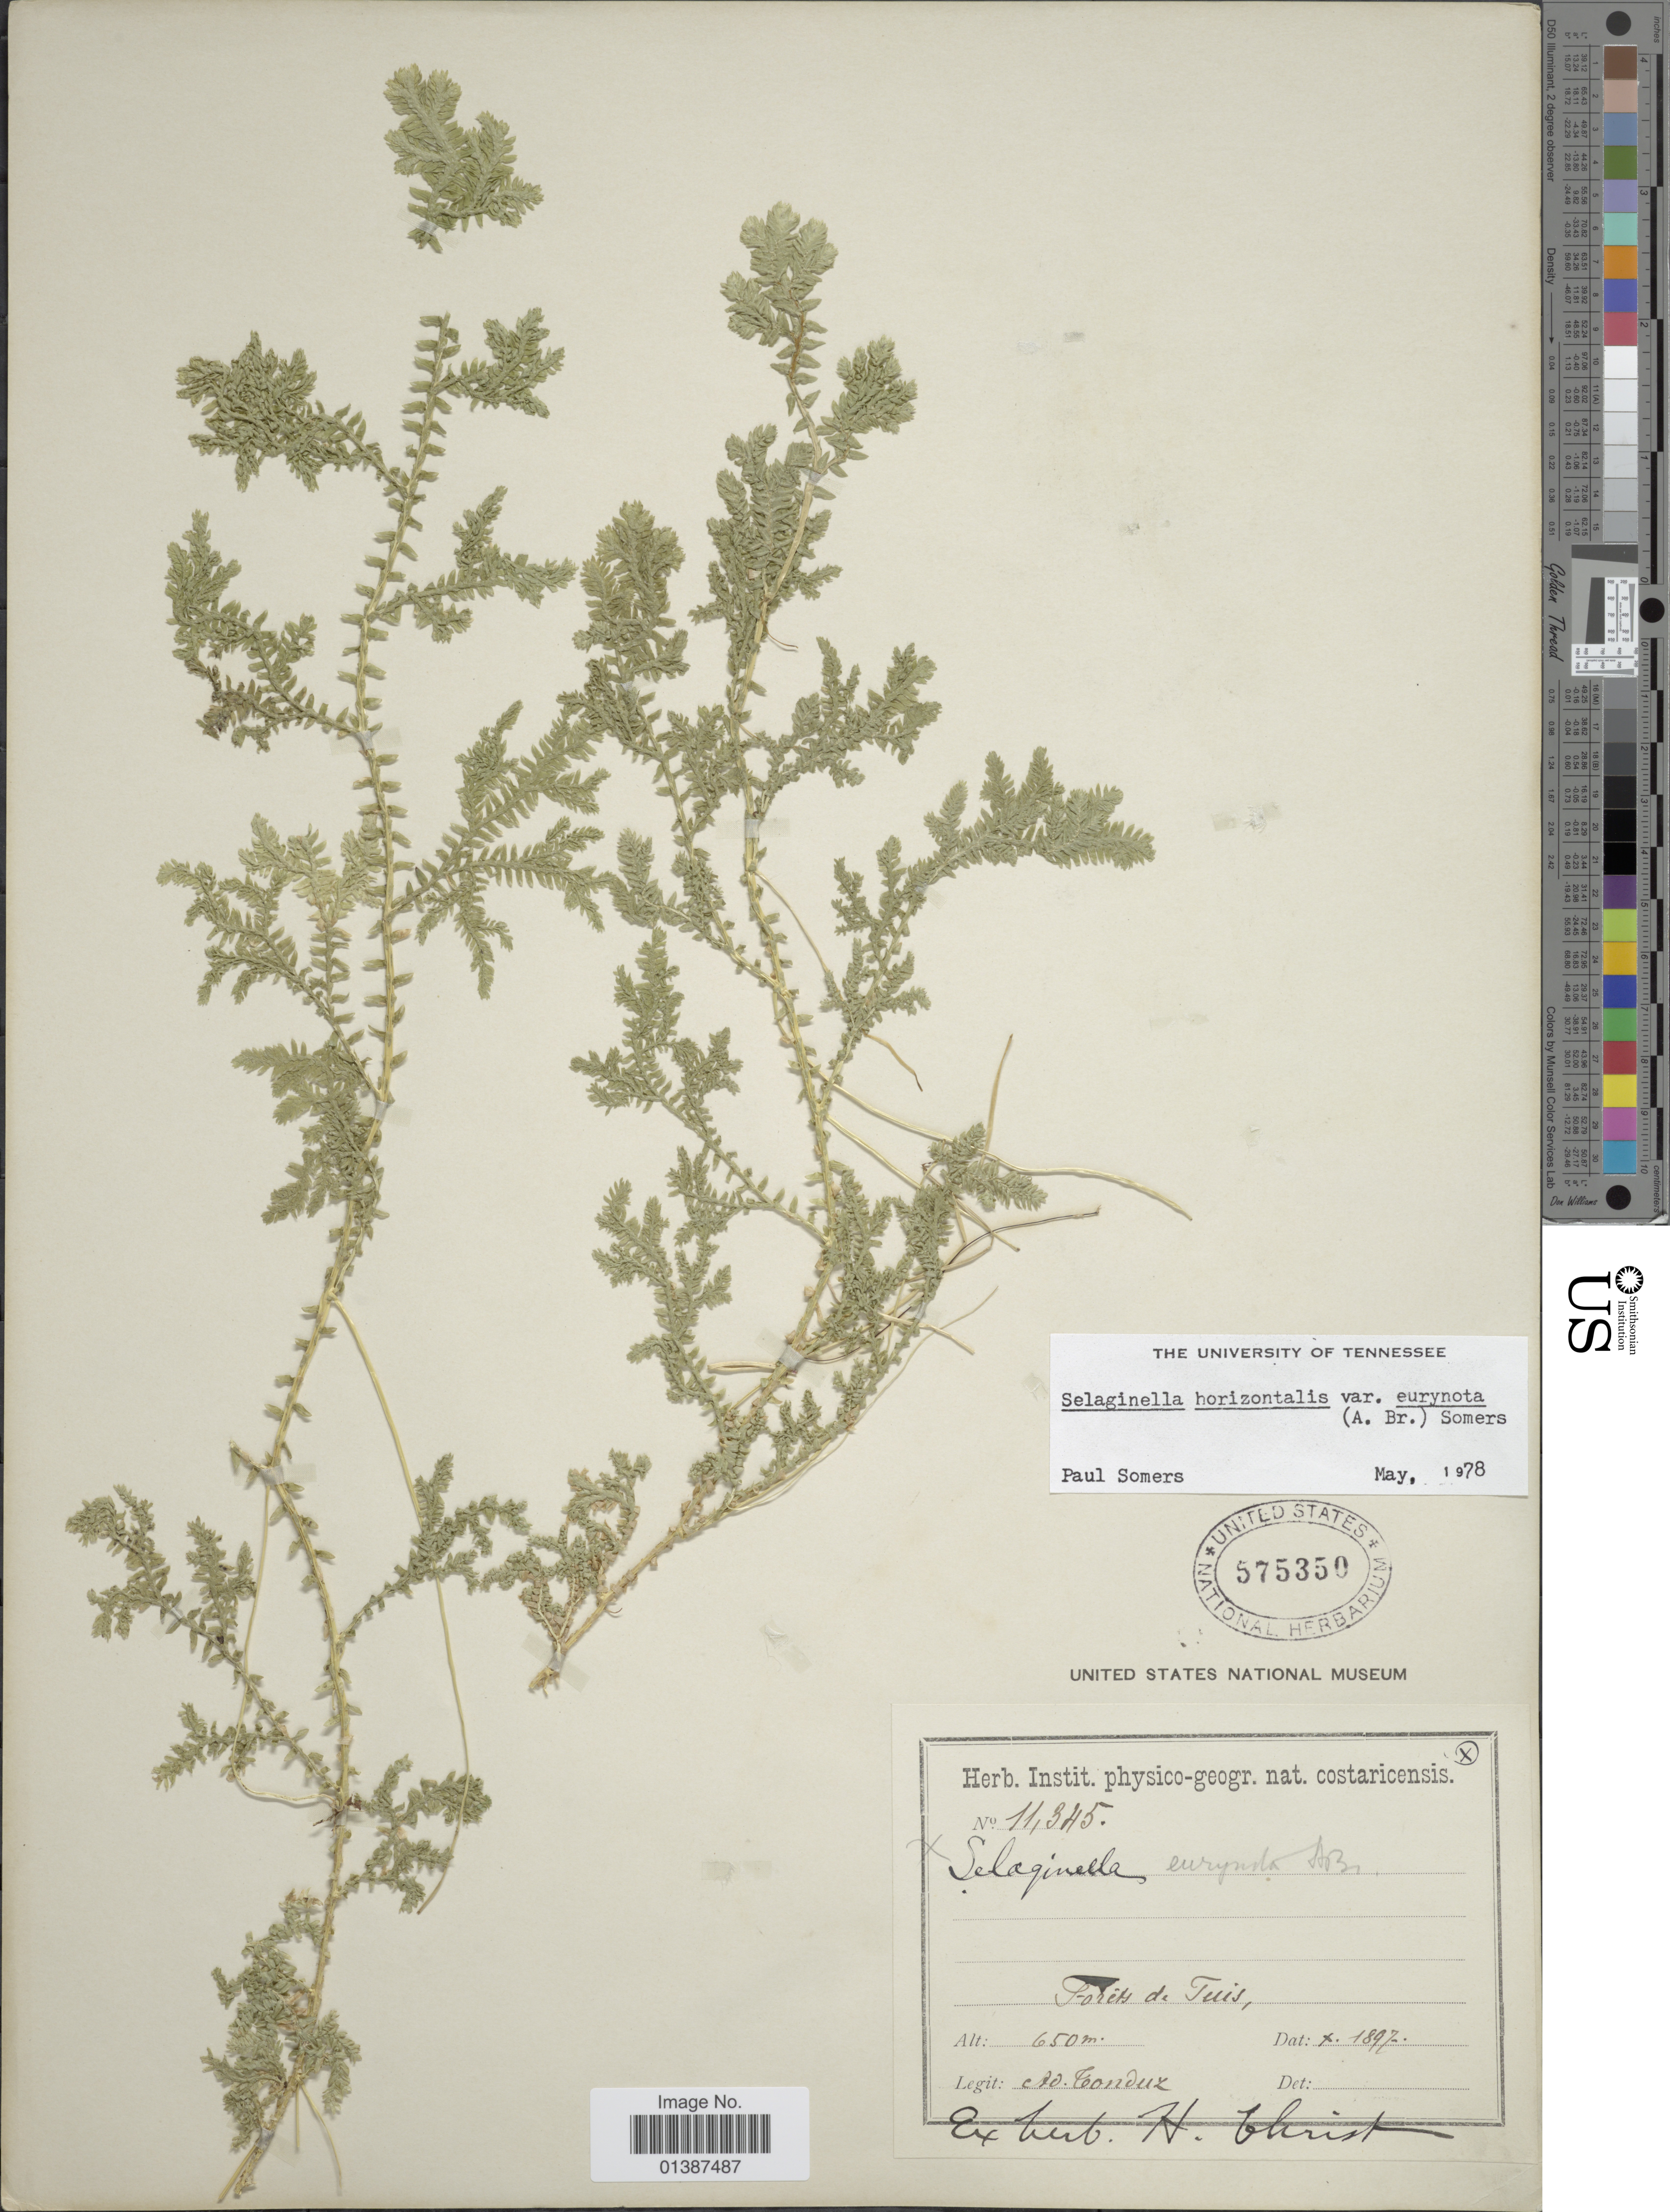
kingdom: Plantae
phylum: Tracheophyta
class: Lycopodiopsida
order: Selaginellales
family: Selaginellaceae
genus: Selaginella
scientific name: Selaginella eurynota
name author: A. Braun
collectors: A. Tonduz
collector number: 11345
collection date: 1897-10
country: Costa Rica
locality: Forets de Tuis.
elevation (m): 650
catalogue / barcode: US 575350